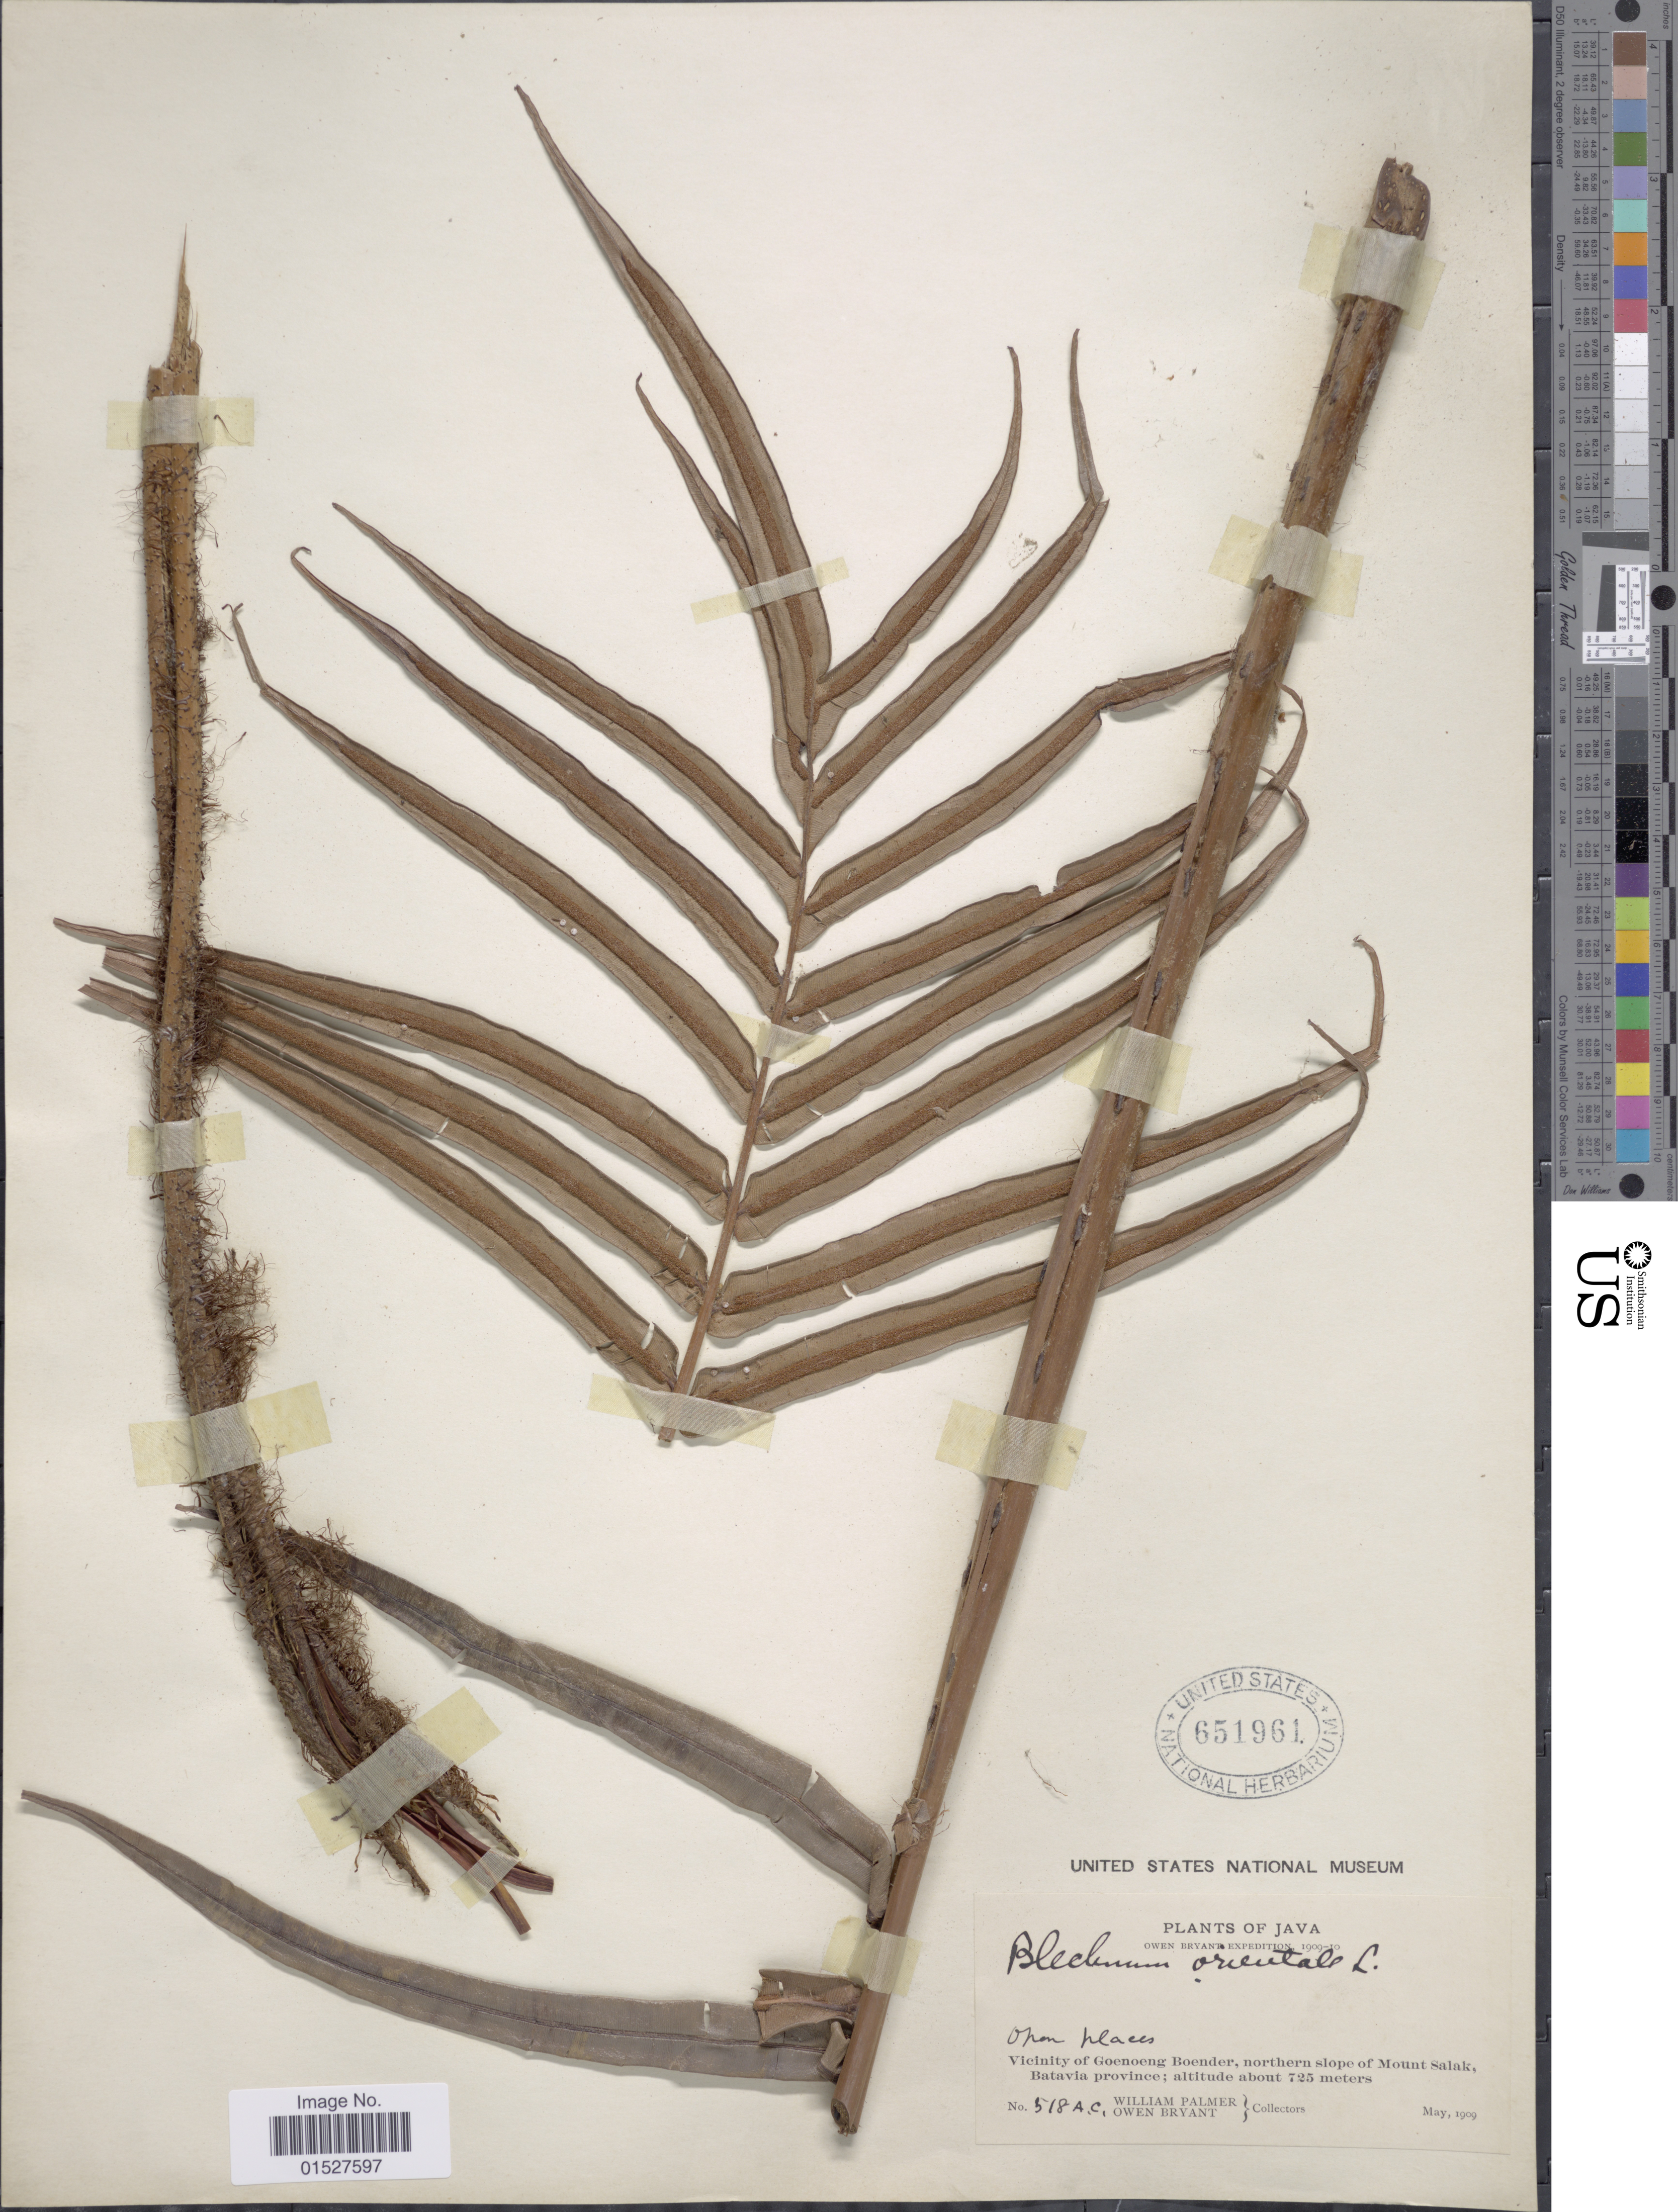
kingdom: Plantae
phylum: Tracheophyta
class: Polypodiopsida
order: Polypodiales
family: Blechnaceae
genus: Blechnum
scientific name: Blechnum orientale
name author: L.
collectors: W. Palmer & O. Bryant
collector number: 518AC*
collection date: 1909-05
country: Indonesia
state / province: Java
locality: Vicinity of Goenoeng Boender, northern slope of Mount Salak, Batavia province.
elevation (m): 725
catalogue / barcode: US 651961